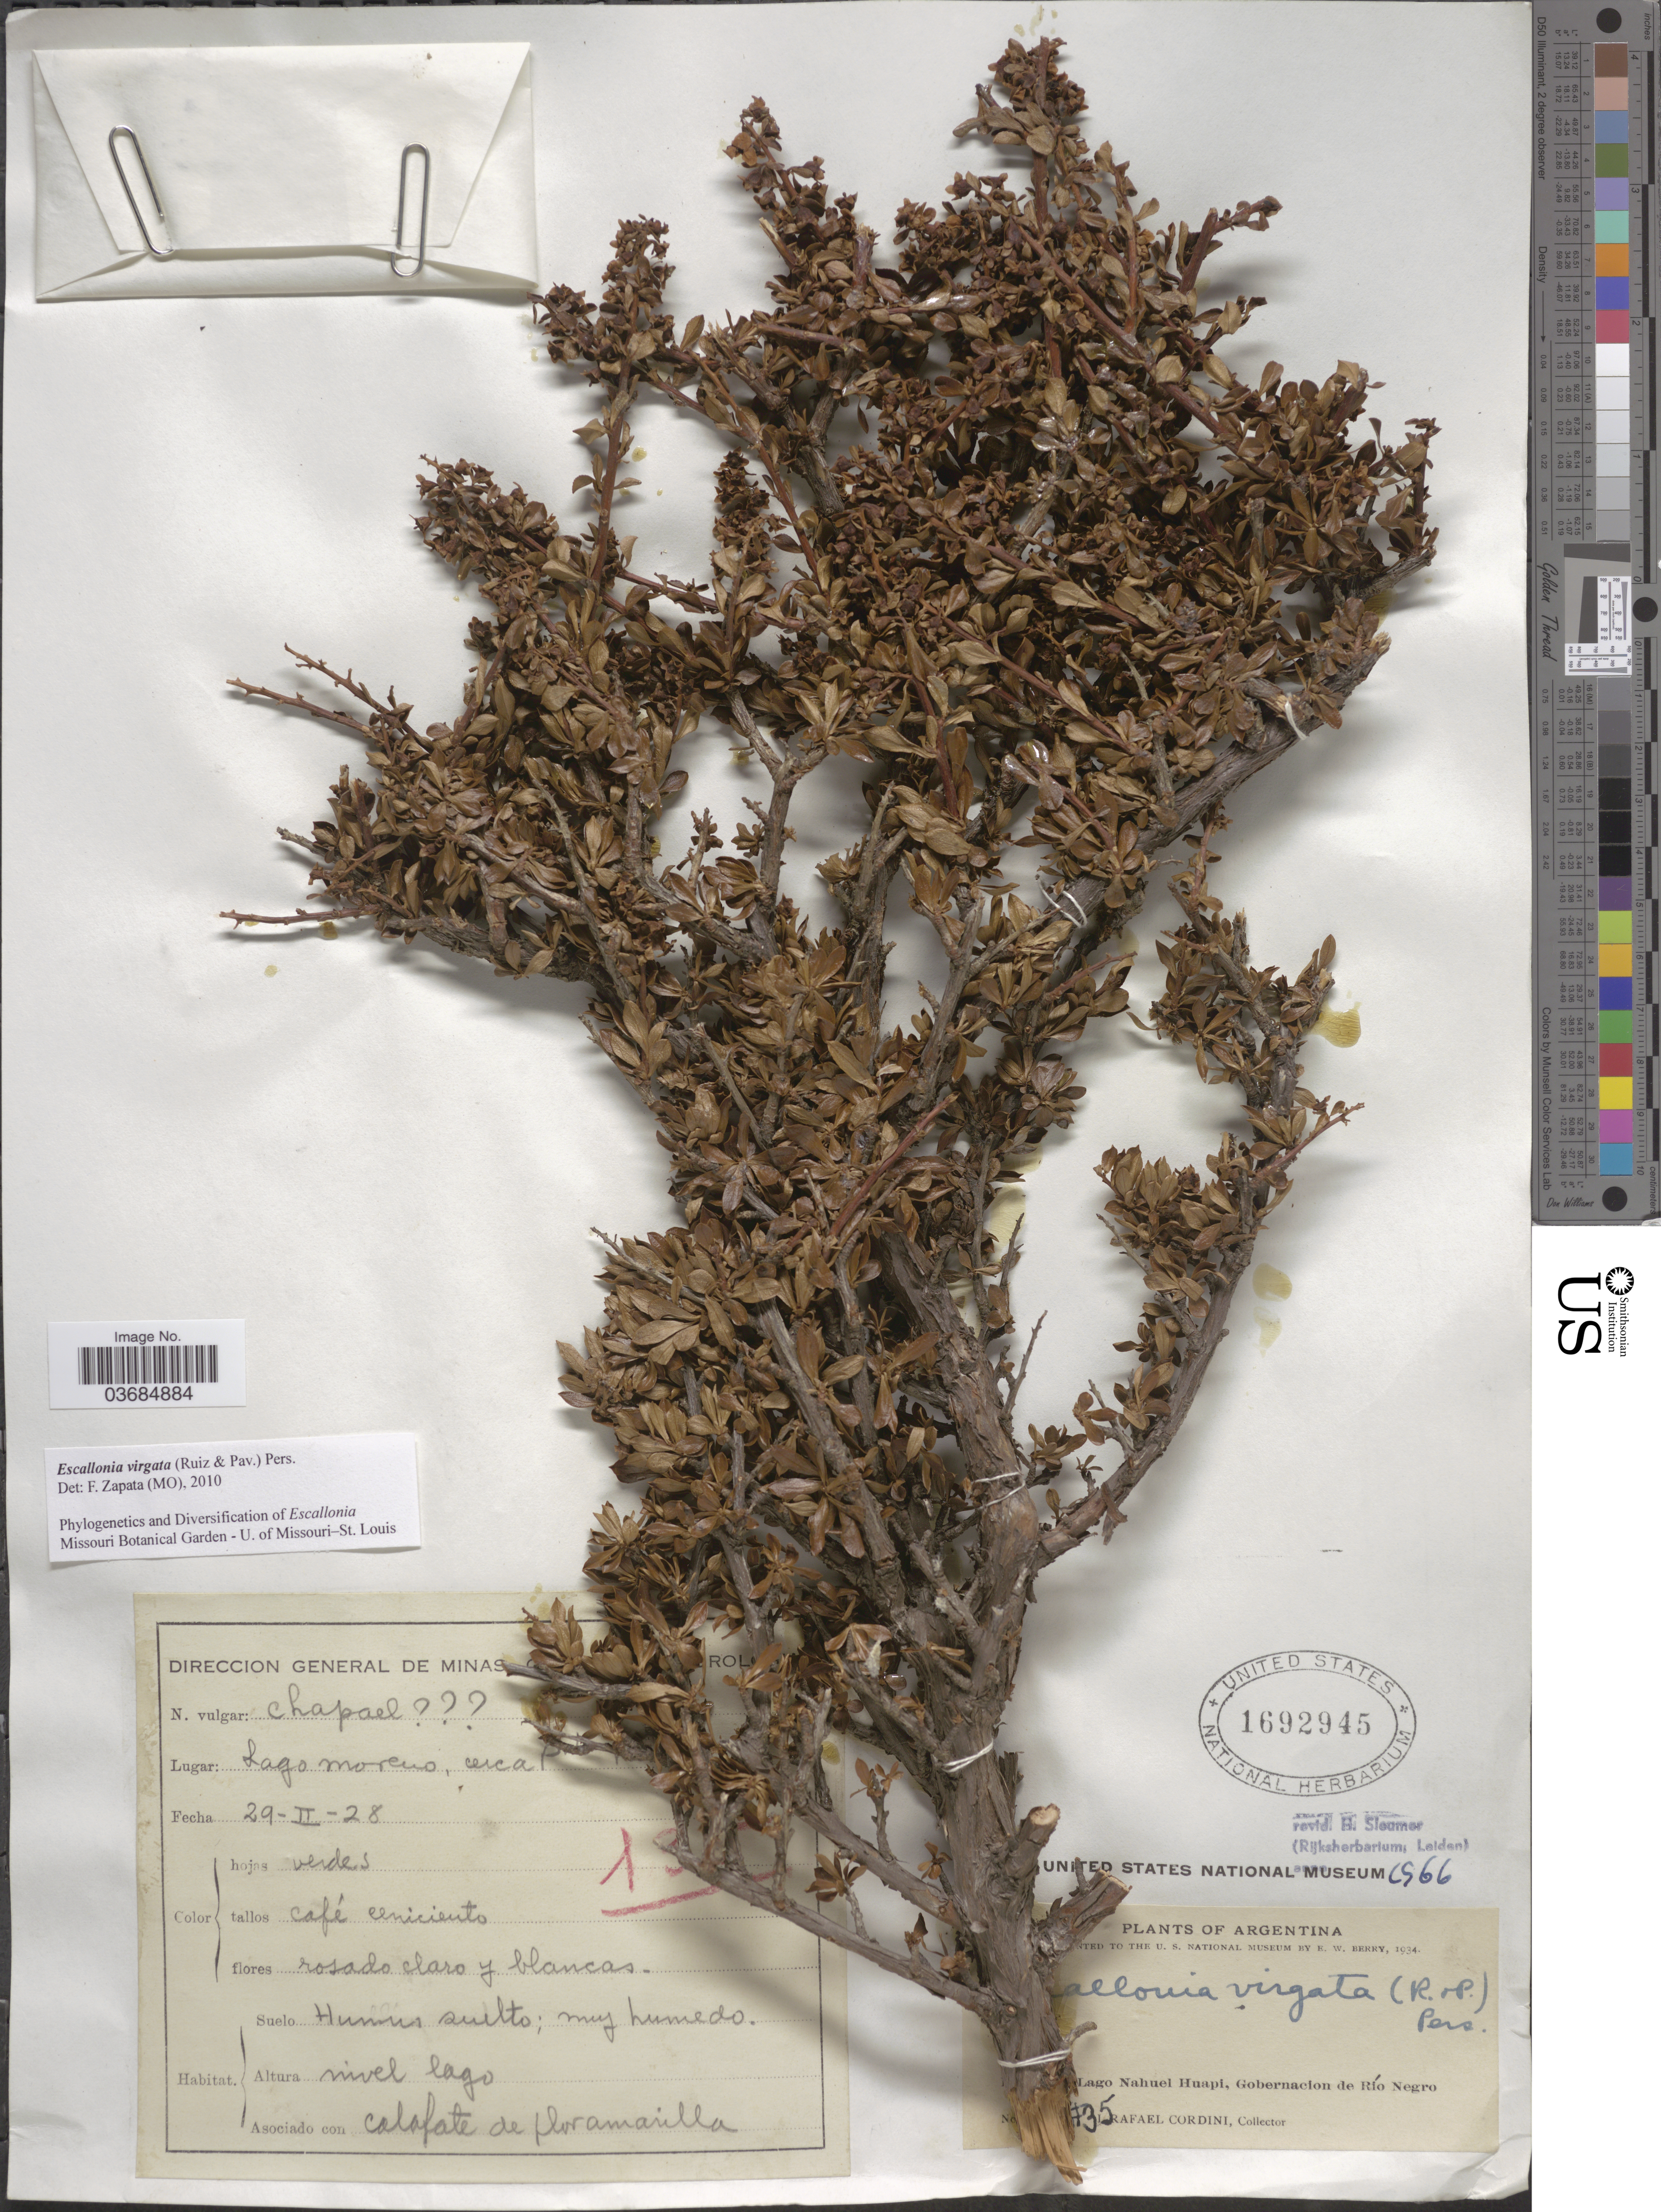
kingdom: Plantae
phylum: Tracheophyta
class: Magnoliopsida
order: Escalloniales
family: Escalloniaceae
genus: Escallonia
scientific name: Escallonia virgata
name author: (Ruiz & Pav.) Pers.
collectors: I. Cordini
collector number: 35*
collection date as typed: Transcribed d/m/y: 29/2/28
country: Argentina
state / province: Rio Negro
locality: Lago moreno, cerca [illegible text] Lago Nahuel Huapi, Gobernacion de Río Negro.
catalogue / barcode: US 1692945